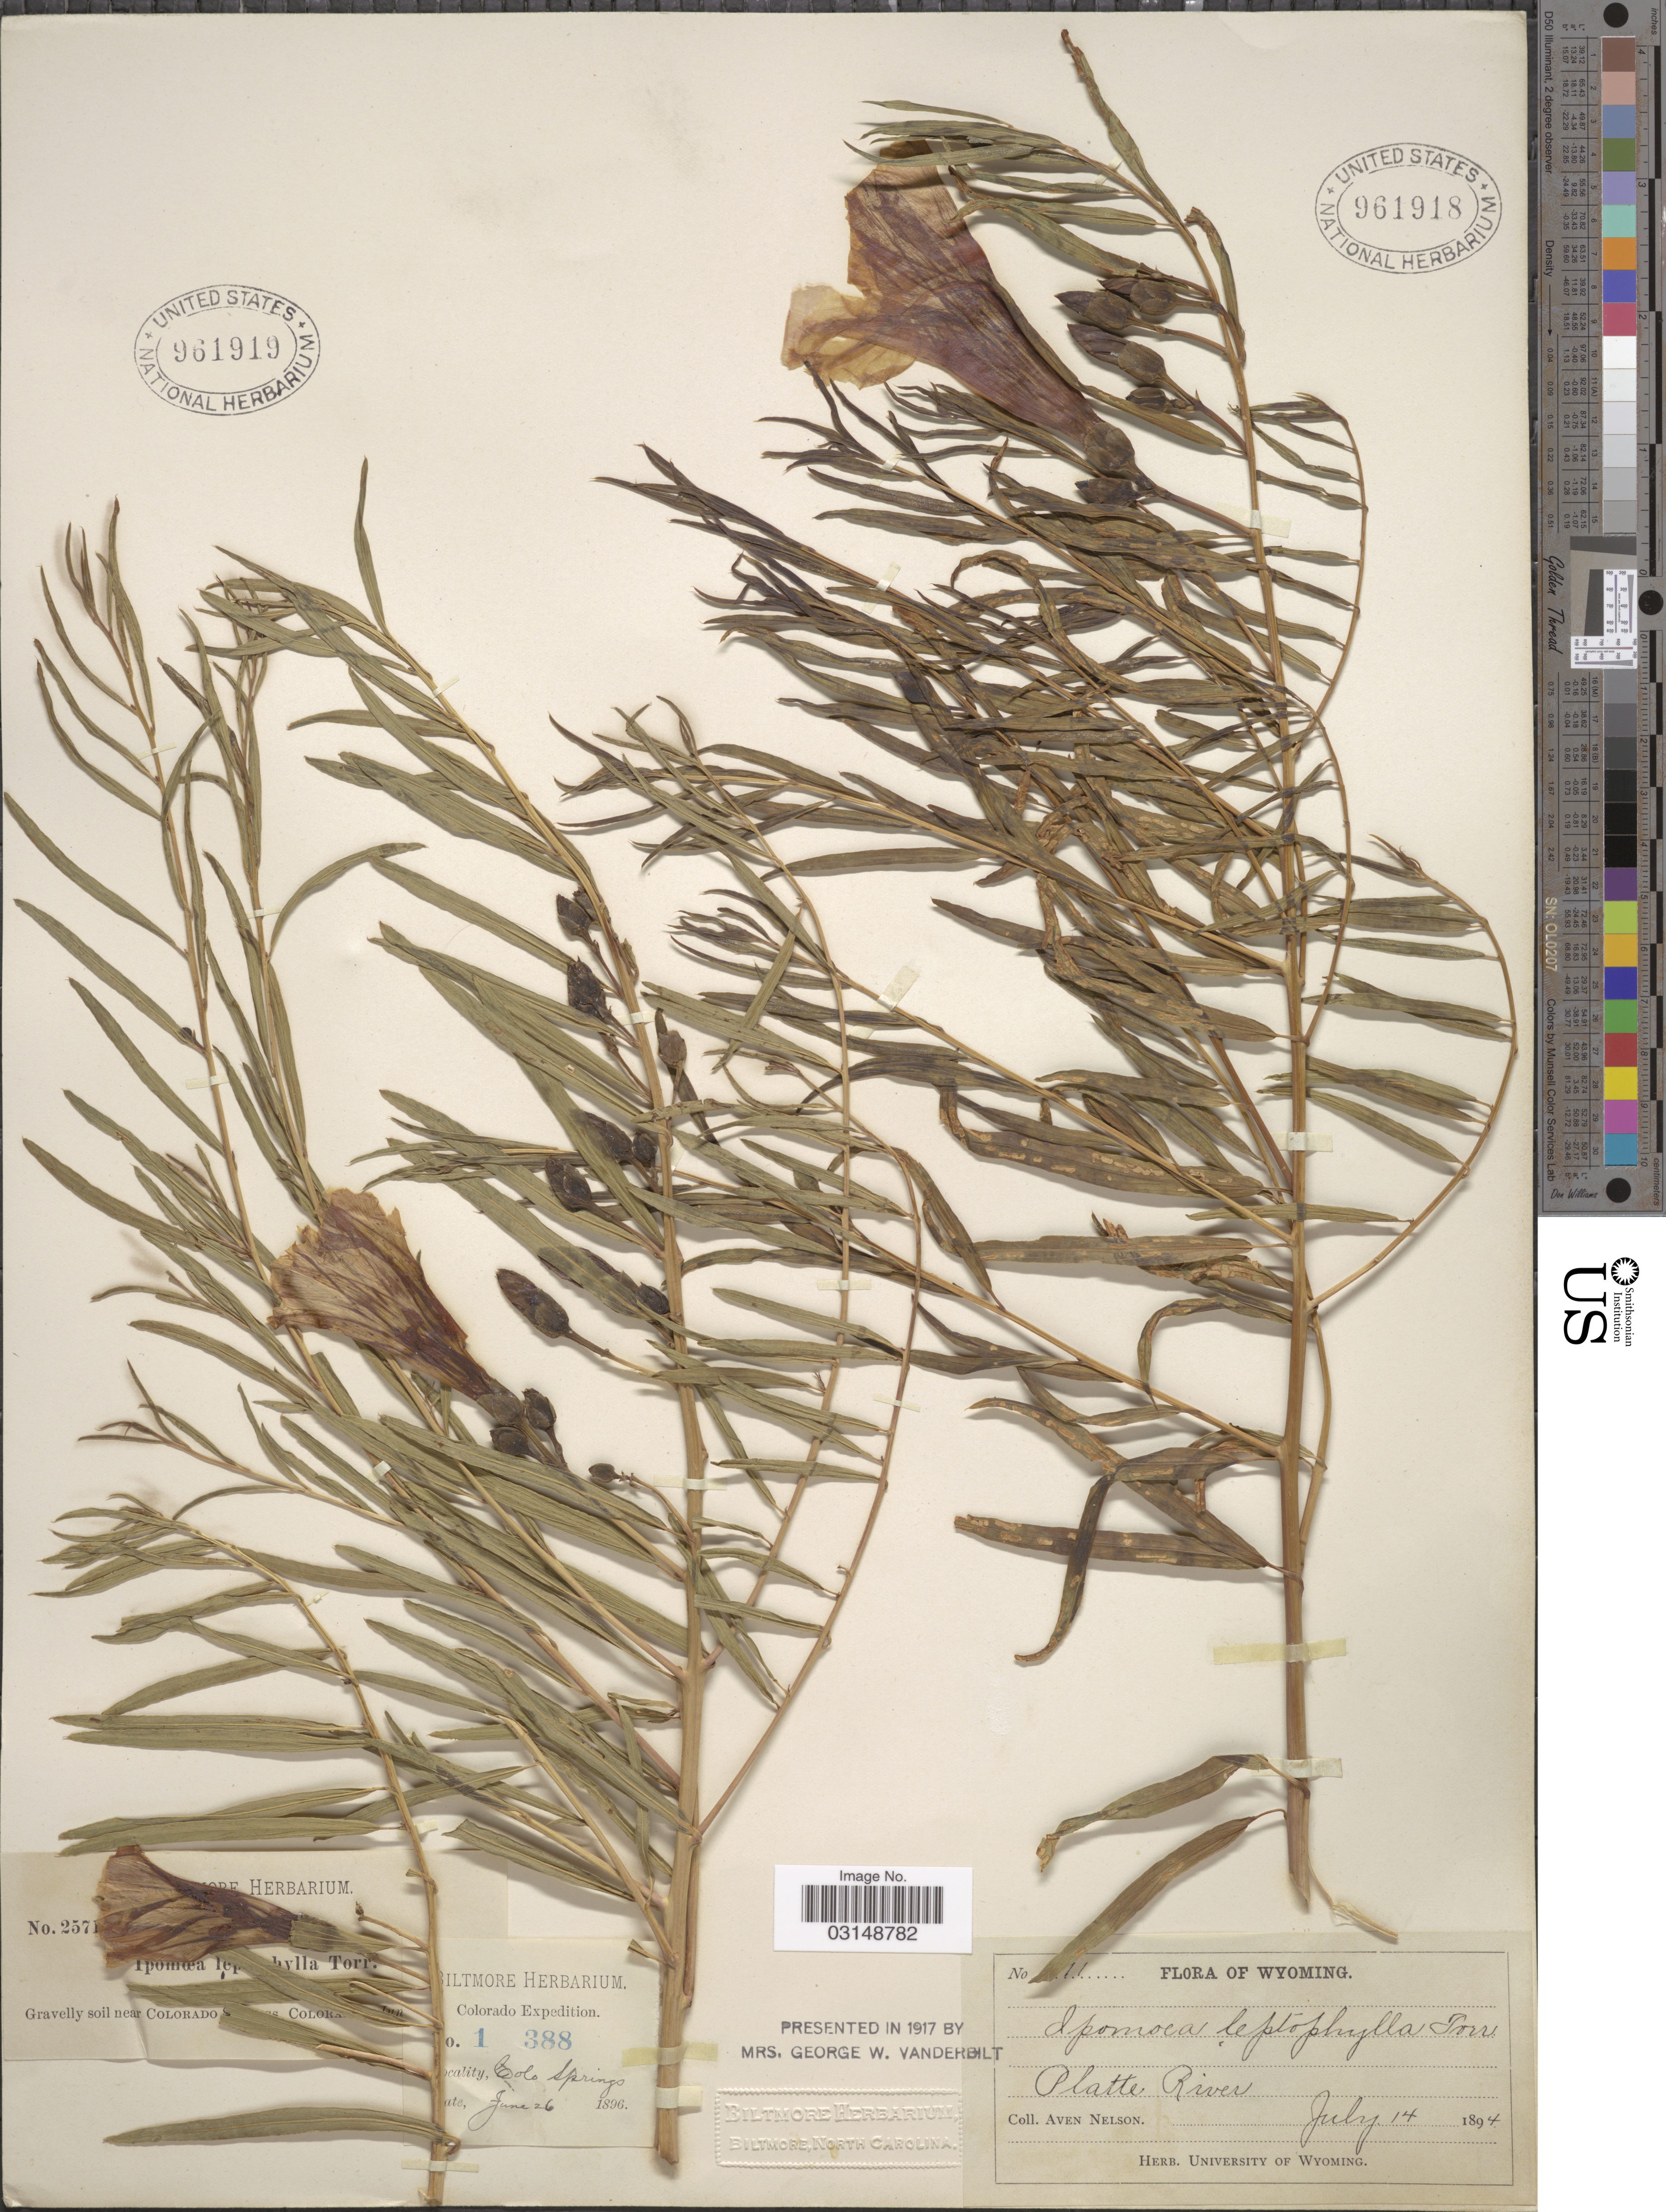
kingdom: Plantae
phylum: Tracheophyta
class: Magnoliopsida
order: Solanales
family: Convolvulaceae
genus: Ipomoea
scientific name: Ipomoea leptophylla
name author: Torr.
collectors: ex herb. Biltmore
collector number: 257!/1388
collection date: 1896-06-26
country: United States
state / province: Colorado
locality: Colo Springs.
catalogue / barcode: US 961919-2